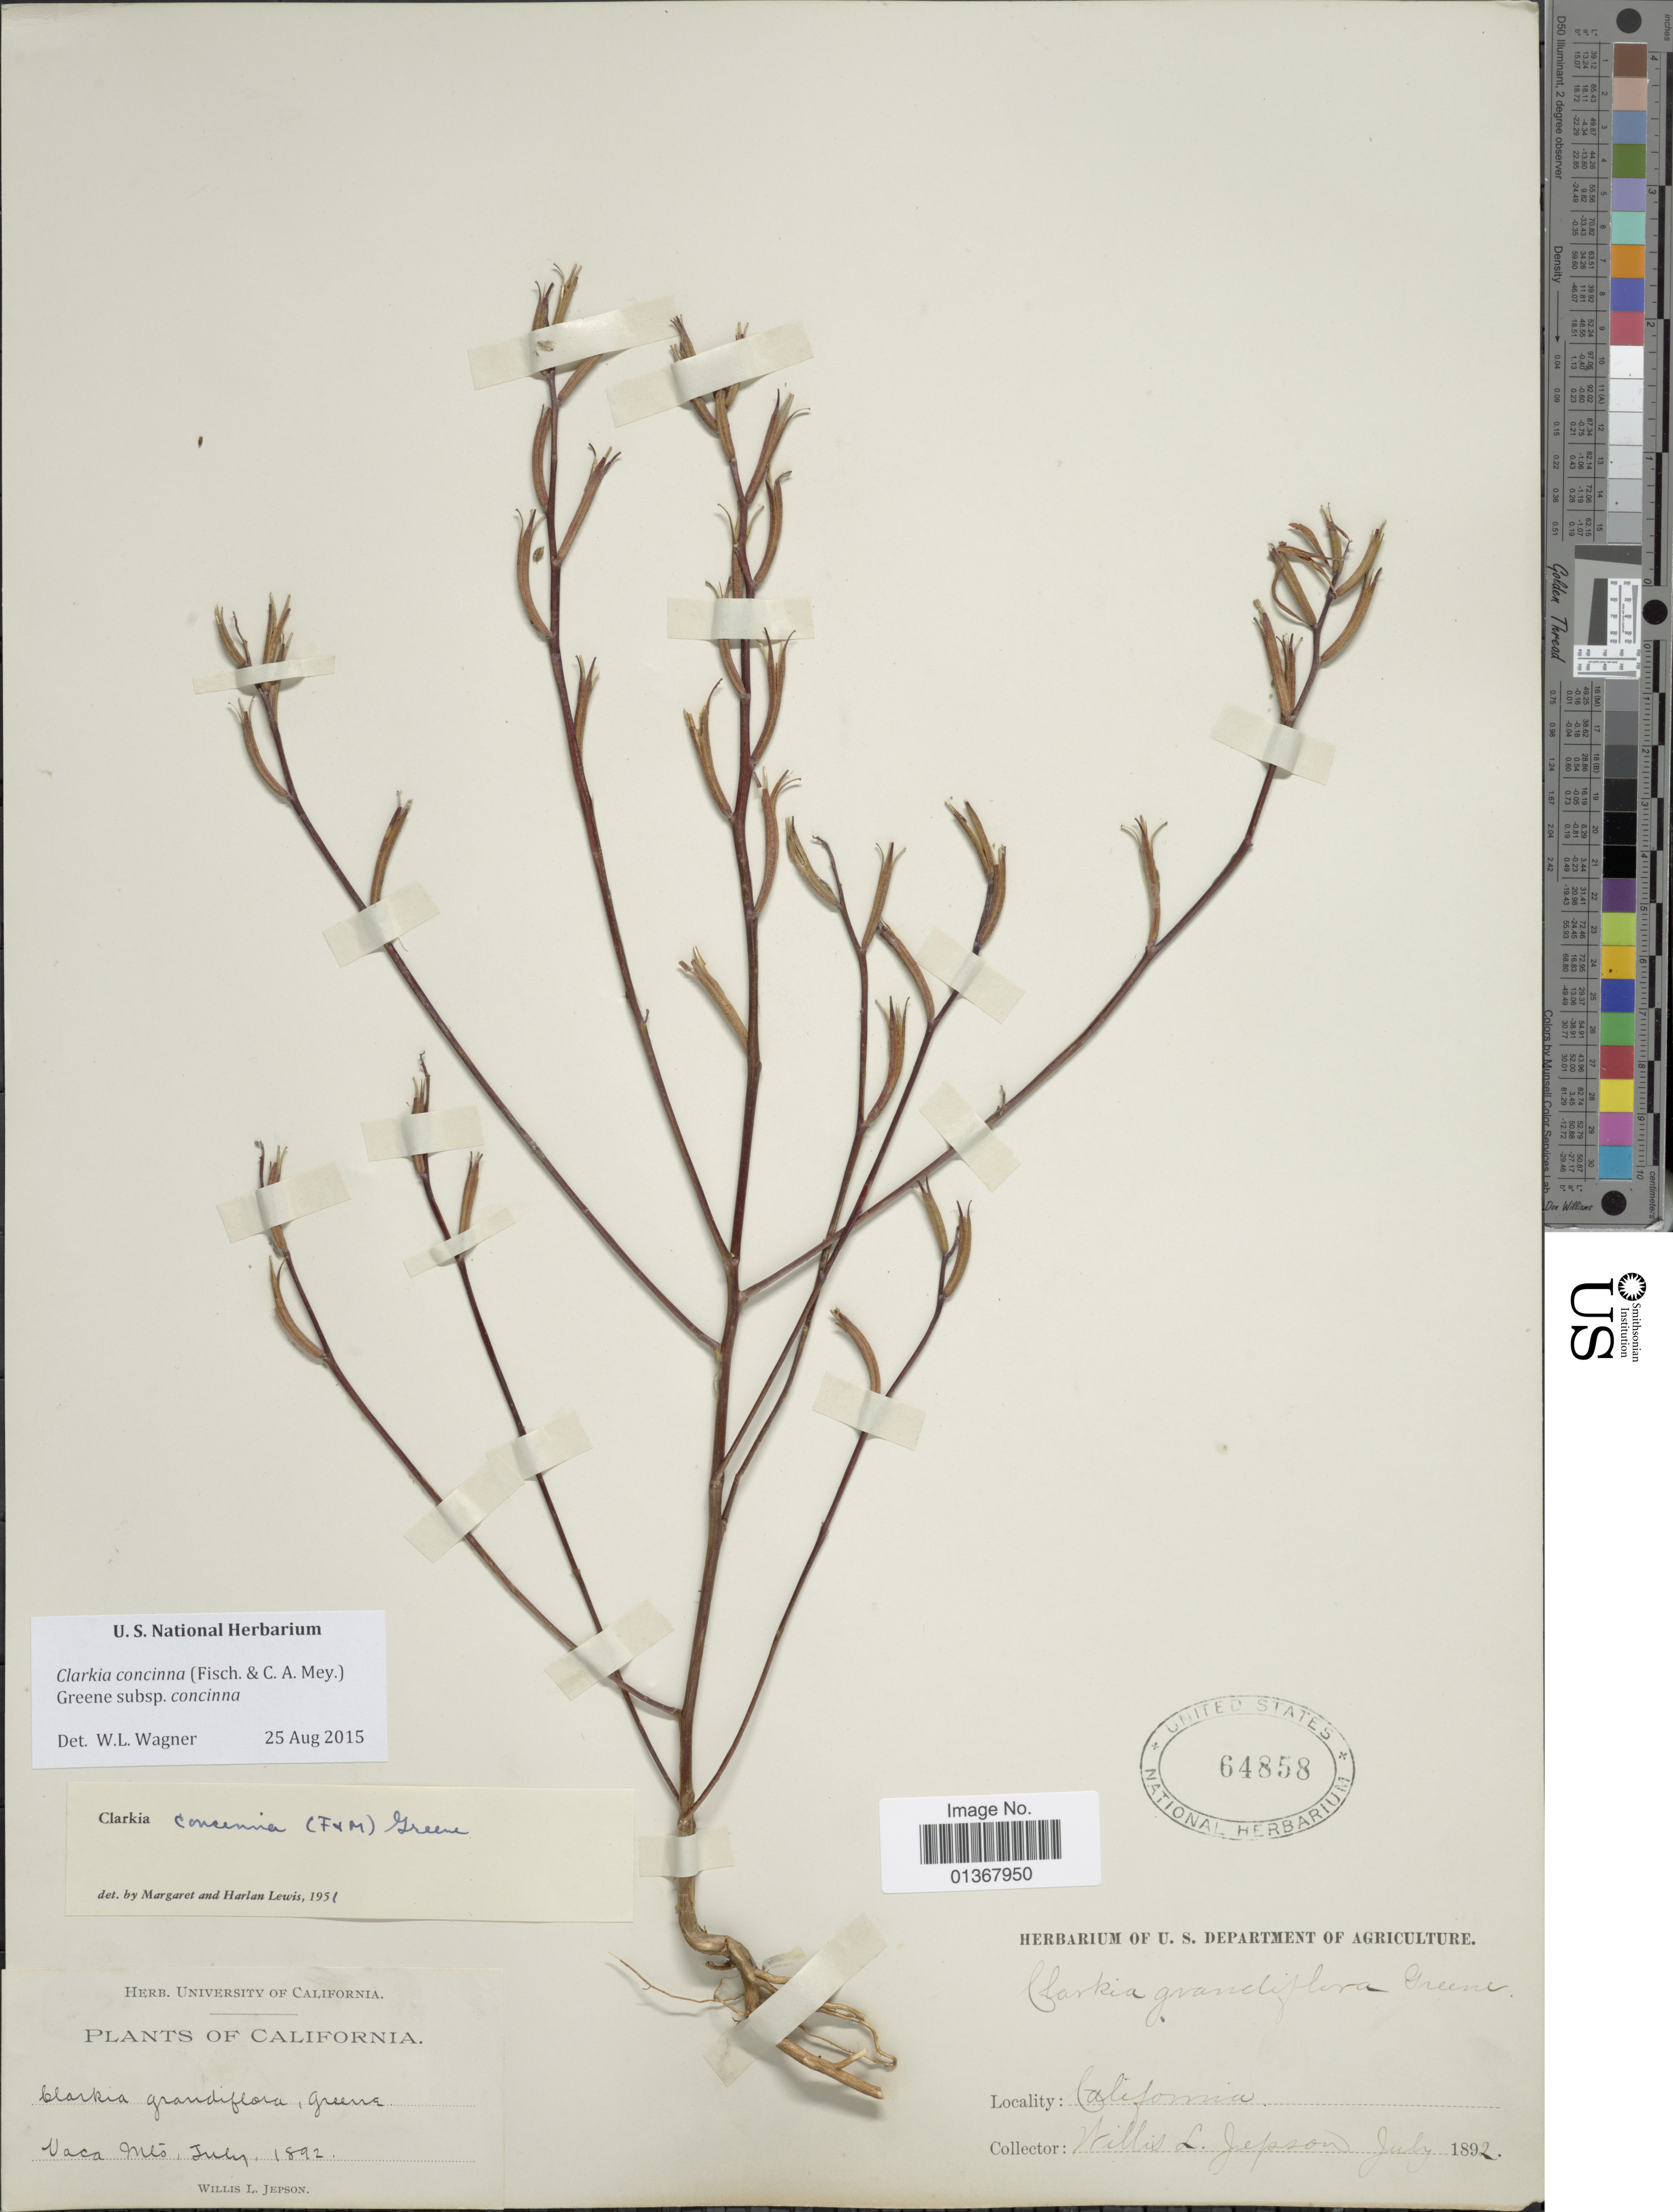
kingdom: Plantae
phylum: Tracheophyta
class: Magnoliopsida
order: Myrtales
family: Onagraceae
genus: Clarkia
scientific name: Clarkia concinna subsp. concinna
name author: (Fisch. & C.A. Mey.) Greene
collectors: W. L. Jepson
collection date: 1892-07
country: United States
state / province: California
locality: Vaca Mts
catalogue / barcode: US 64858